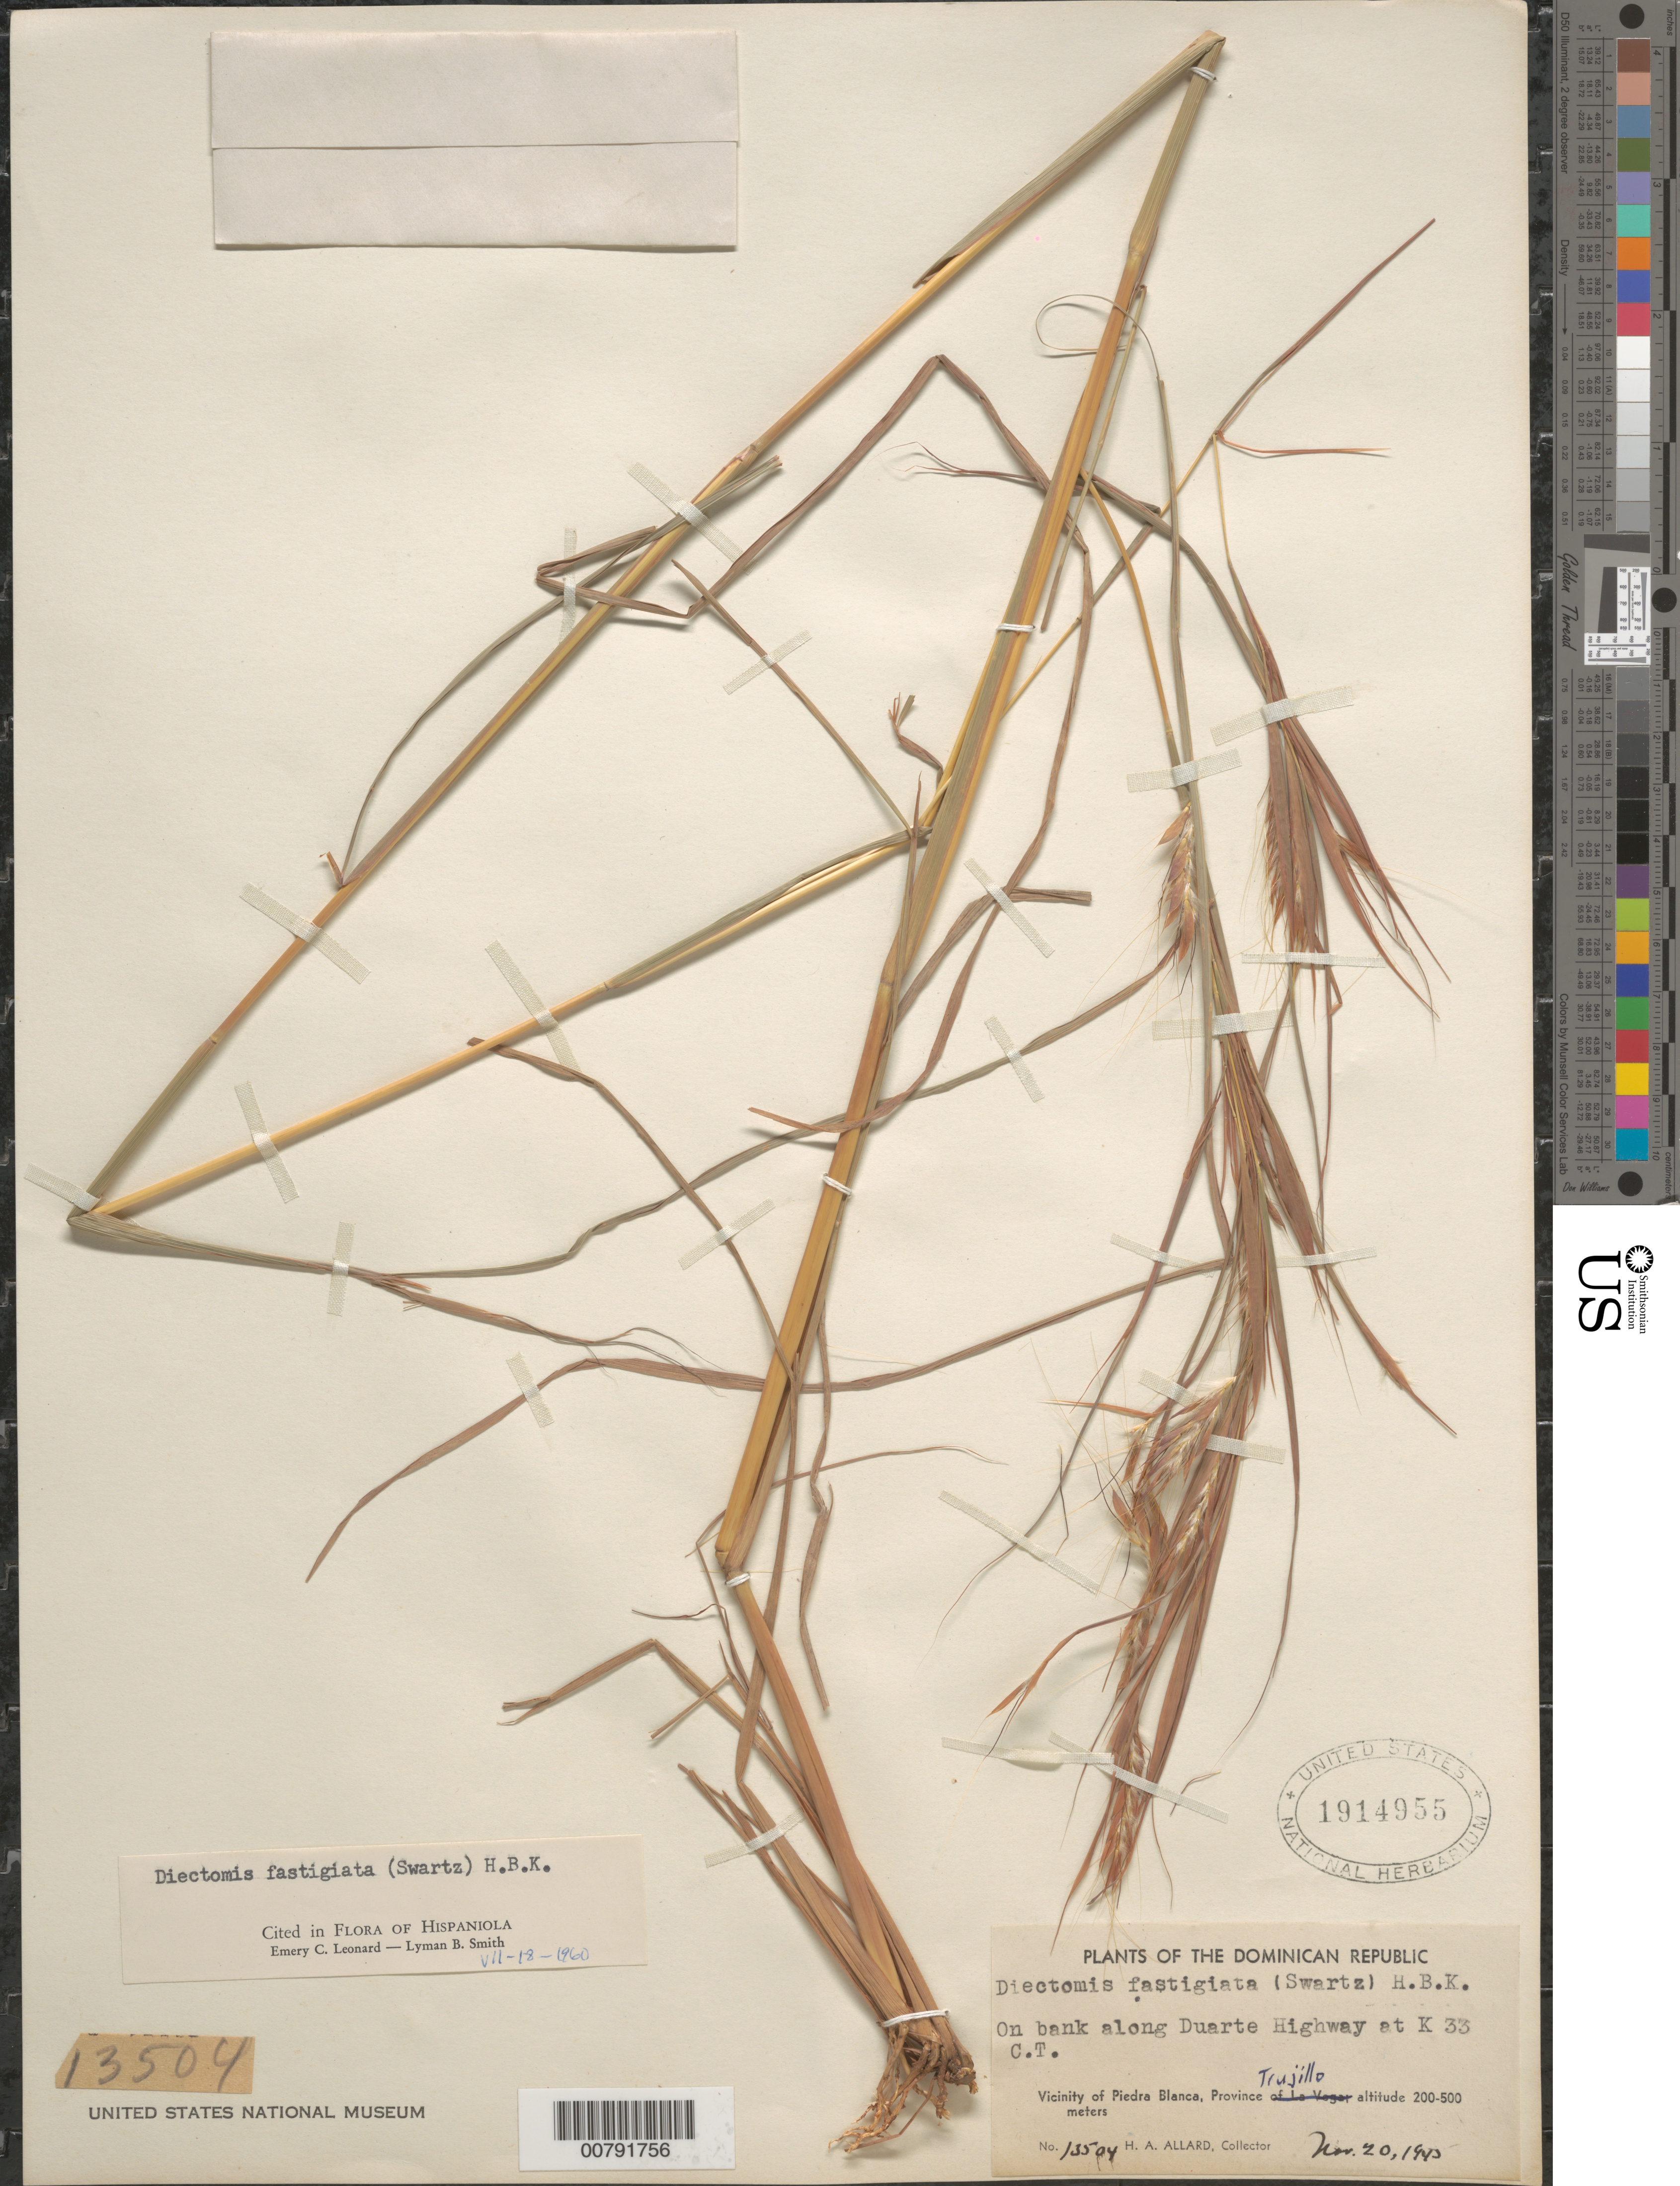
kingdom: Plantae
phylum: Tracheophyta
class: Liliopsida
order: Poales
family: Poaceae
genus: Andropogon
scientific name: Andropogon fastigiatus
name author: Sw.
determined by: Leonard, E. C.; Smith, L. B.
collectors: H. A. Allard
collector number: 13504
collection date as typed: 20 Nov 1945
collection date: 1945-11-20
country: Dominican Republic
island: Hispaniola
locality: Prov. Trujillo, along Duarte Highway at K33 C.T.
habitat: On bank along highway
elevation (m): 200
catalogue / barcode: US 1914955